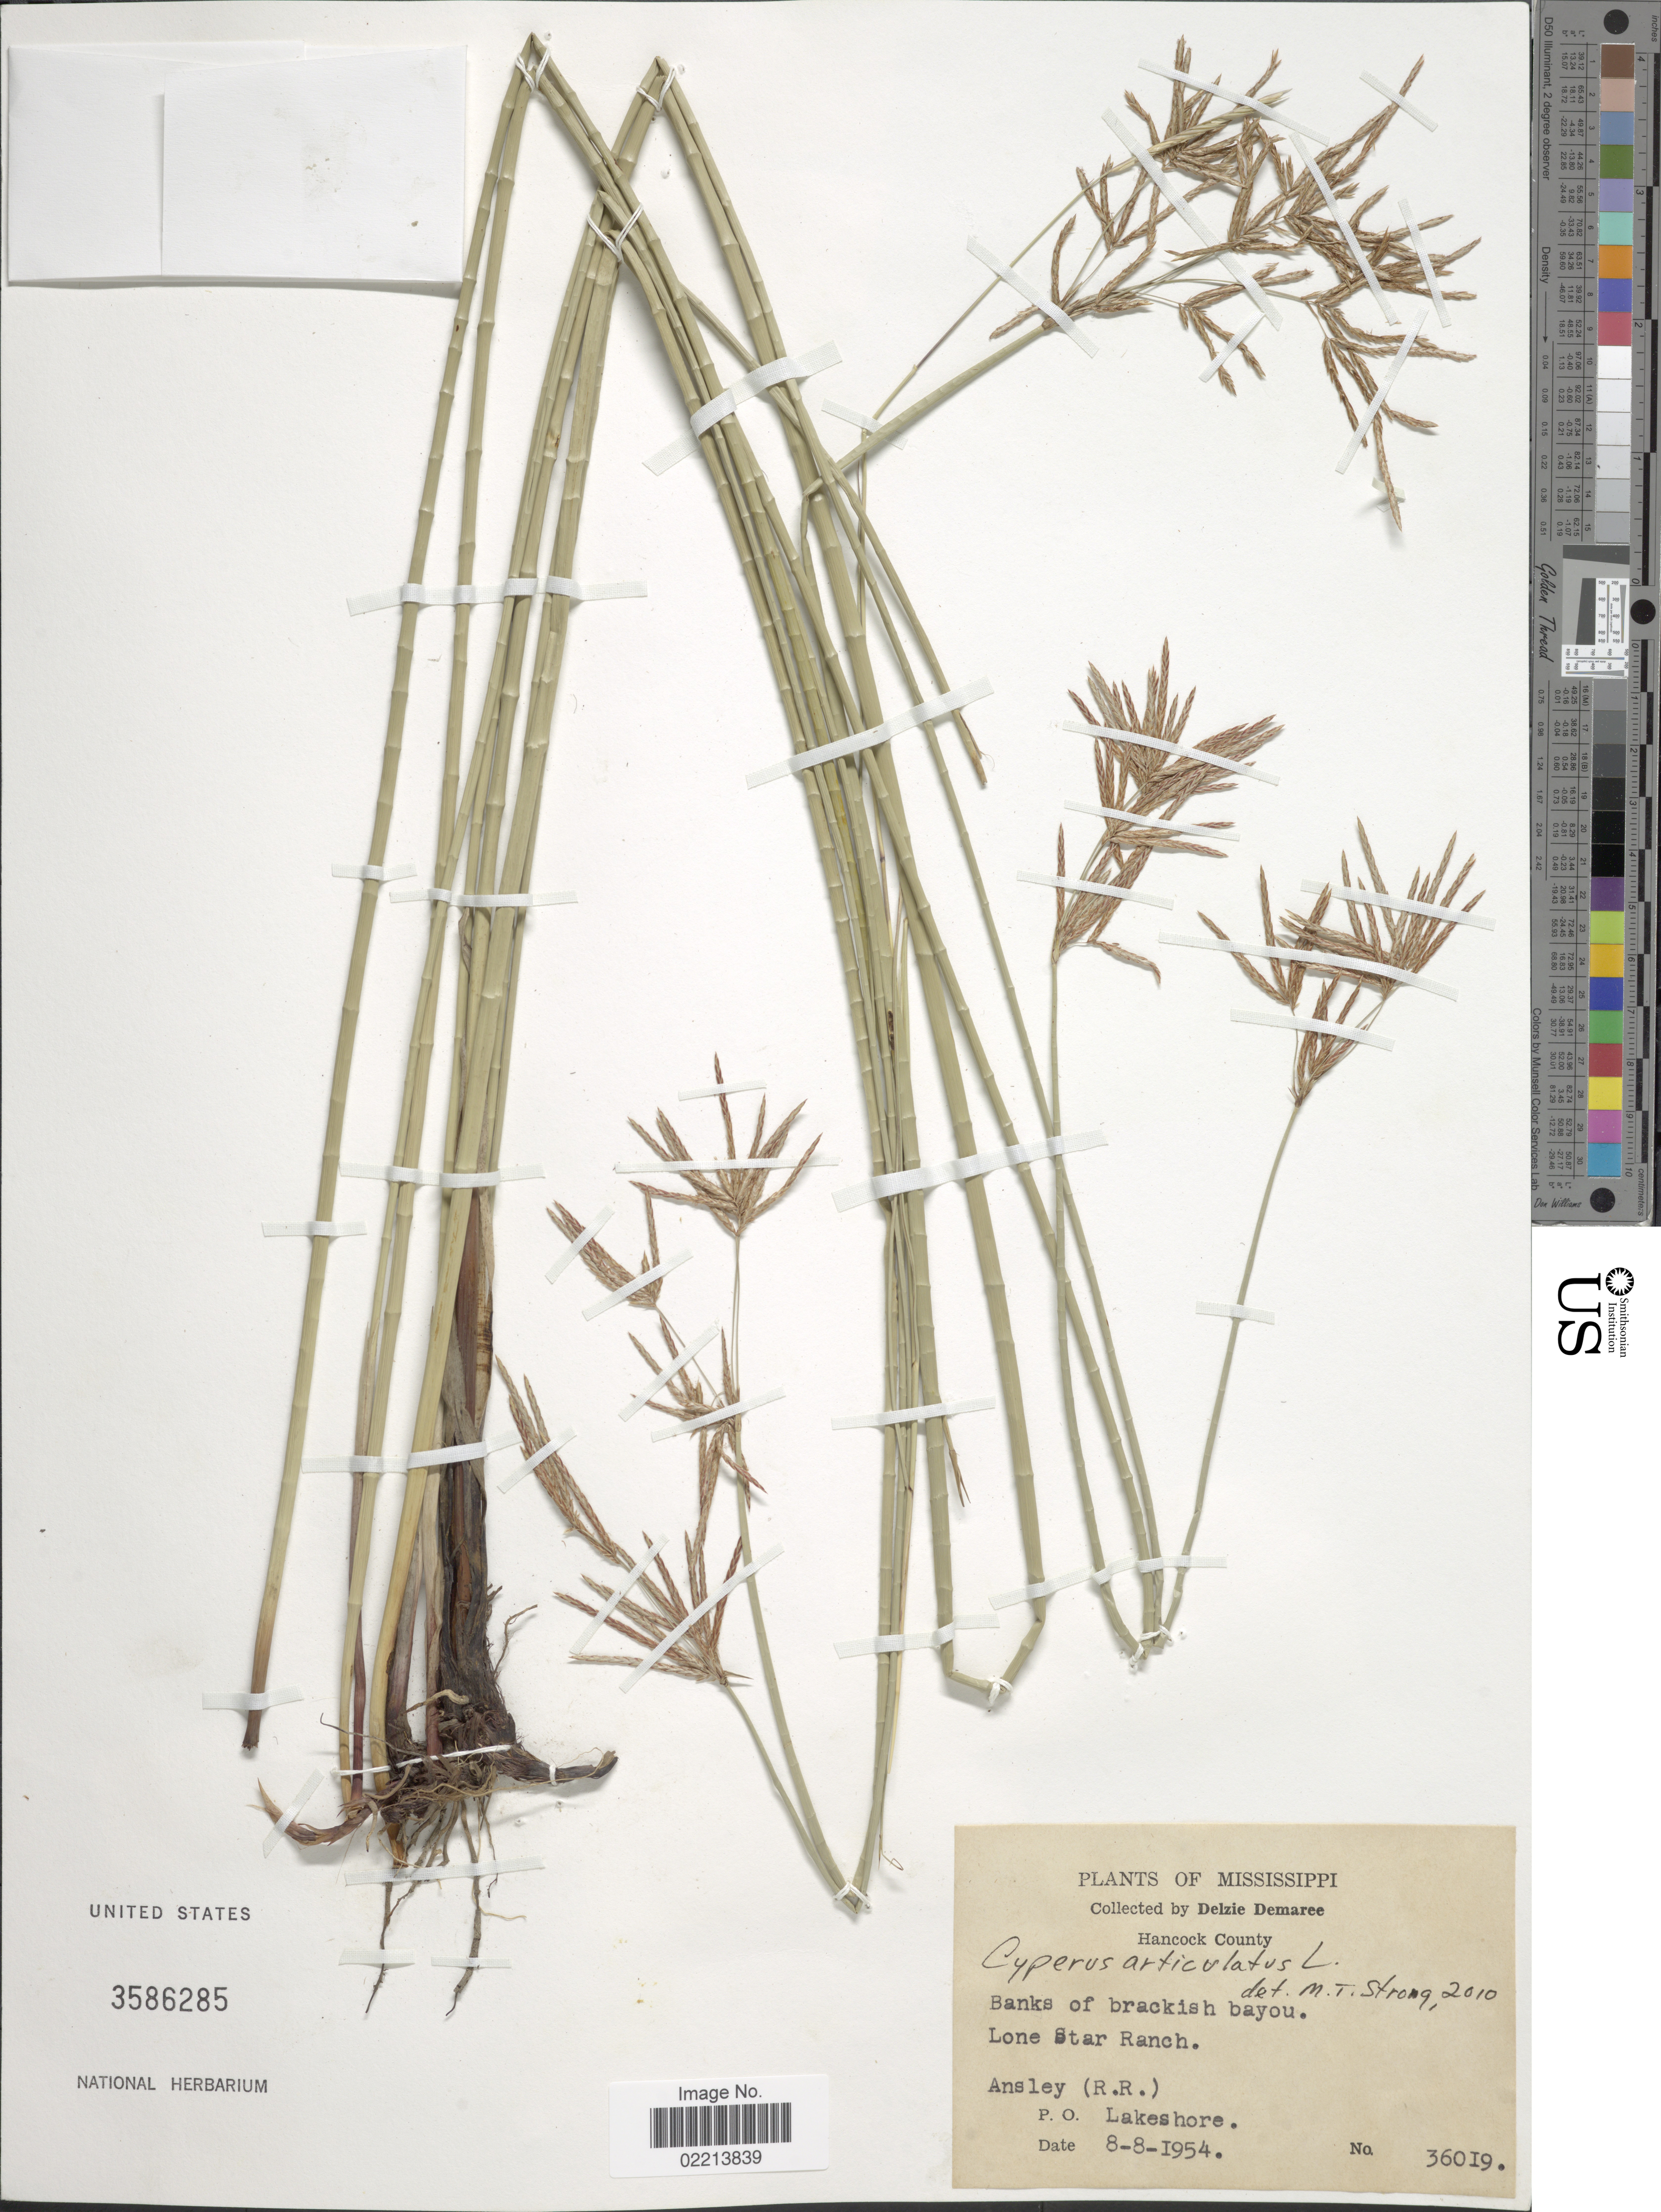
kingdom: Plantae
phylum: Tracheophyta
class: Liliopsida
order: Poales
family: Cyperaceae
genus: Cyperus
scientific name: Cyperus articulatus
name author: L.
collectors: D. Demaree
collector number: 36019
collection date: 1954-08-08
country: United States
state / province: Mississippi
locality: Hancock County. Banks of brackish bayou. Lone Star Ranch. Ansley (R.R.)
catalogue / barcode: US 3586285